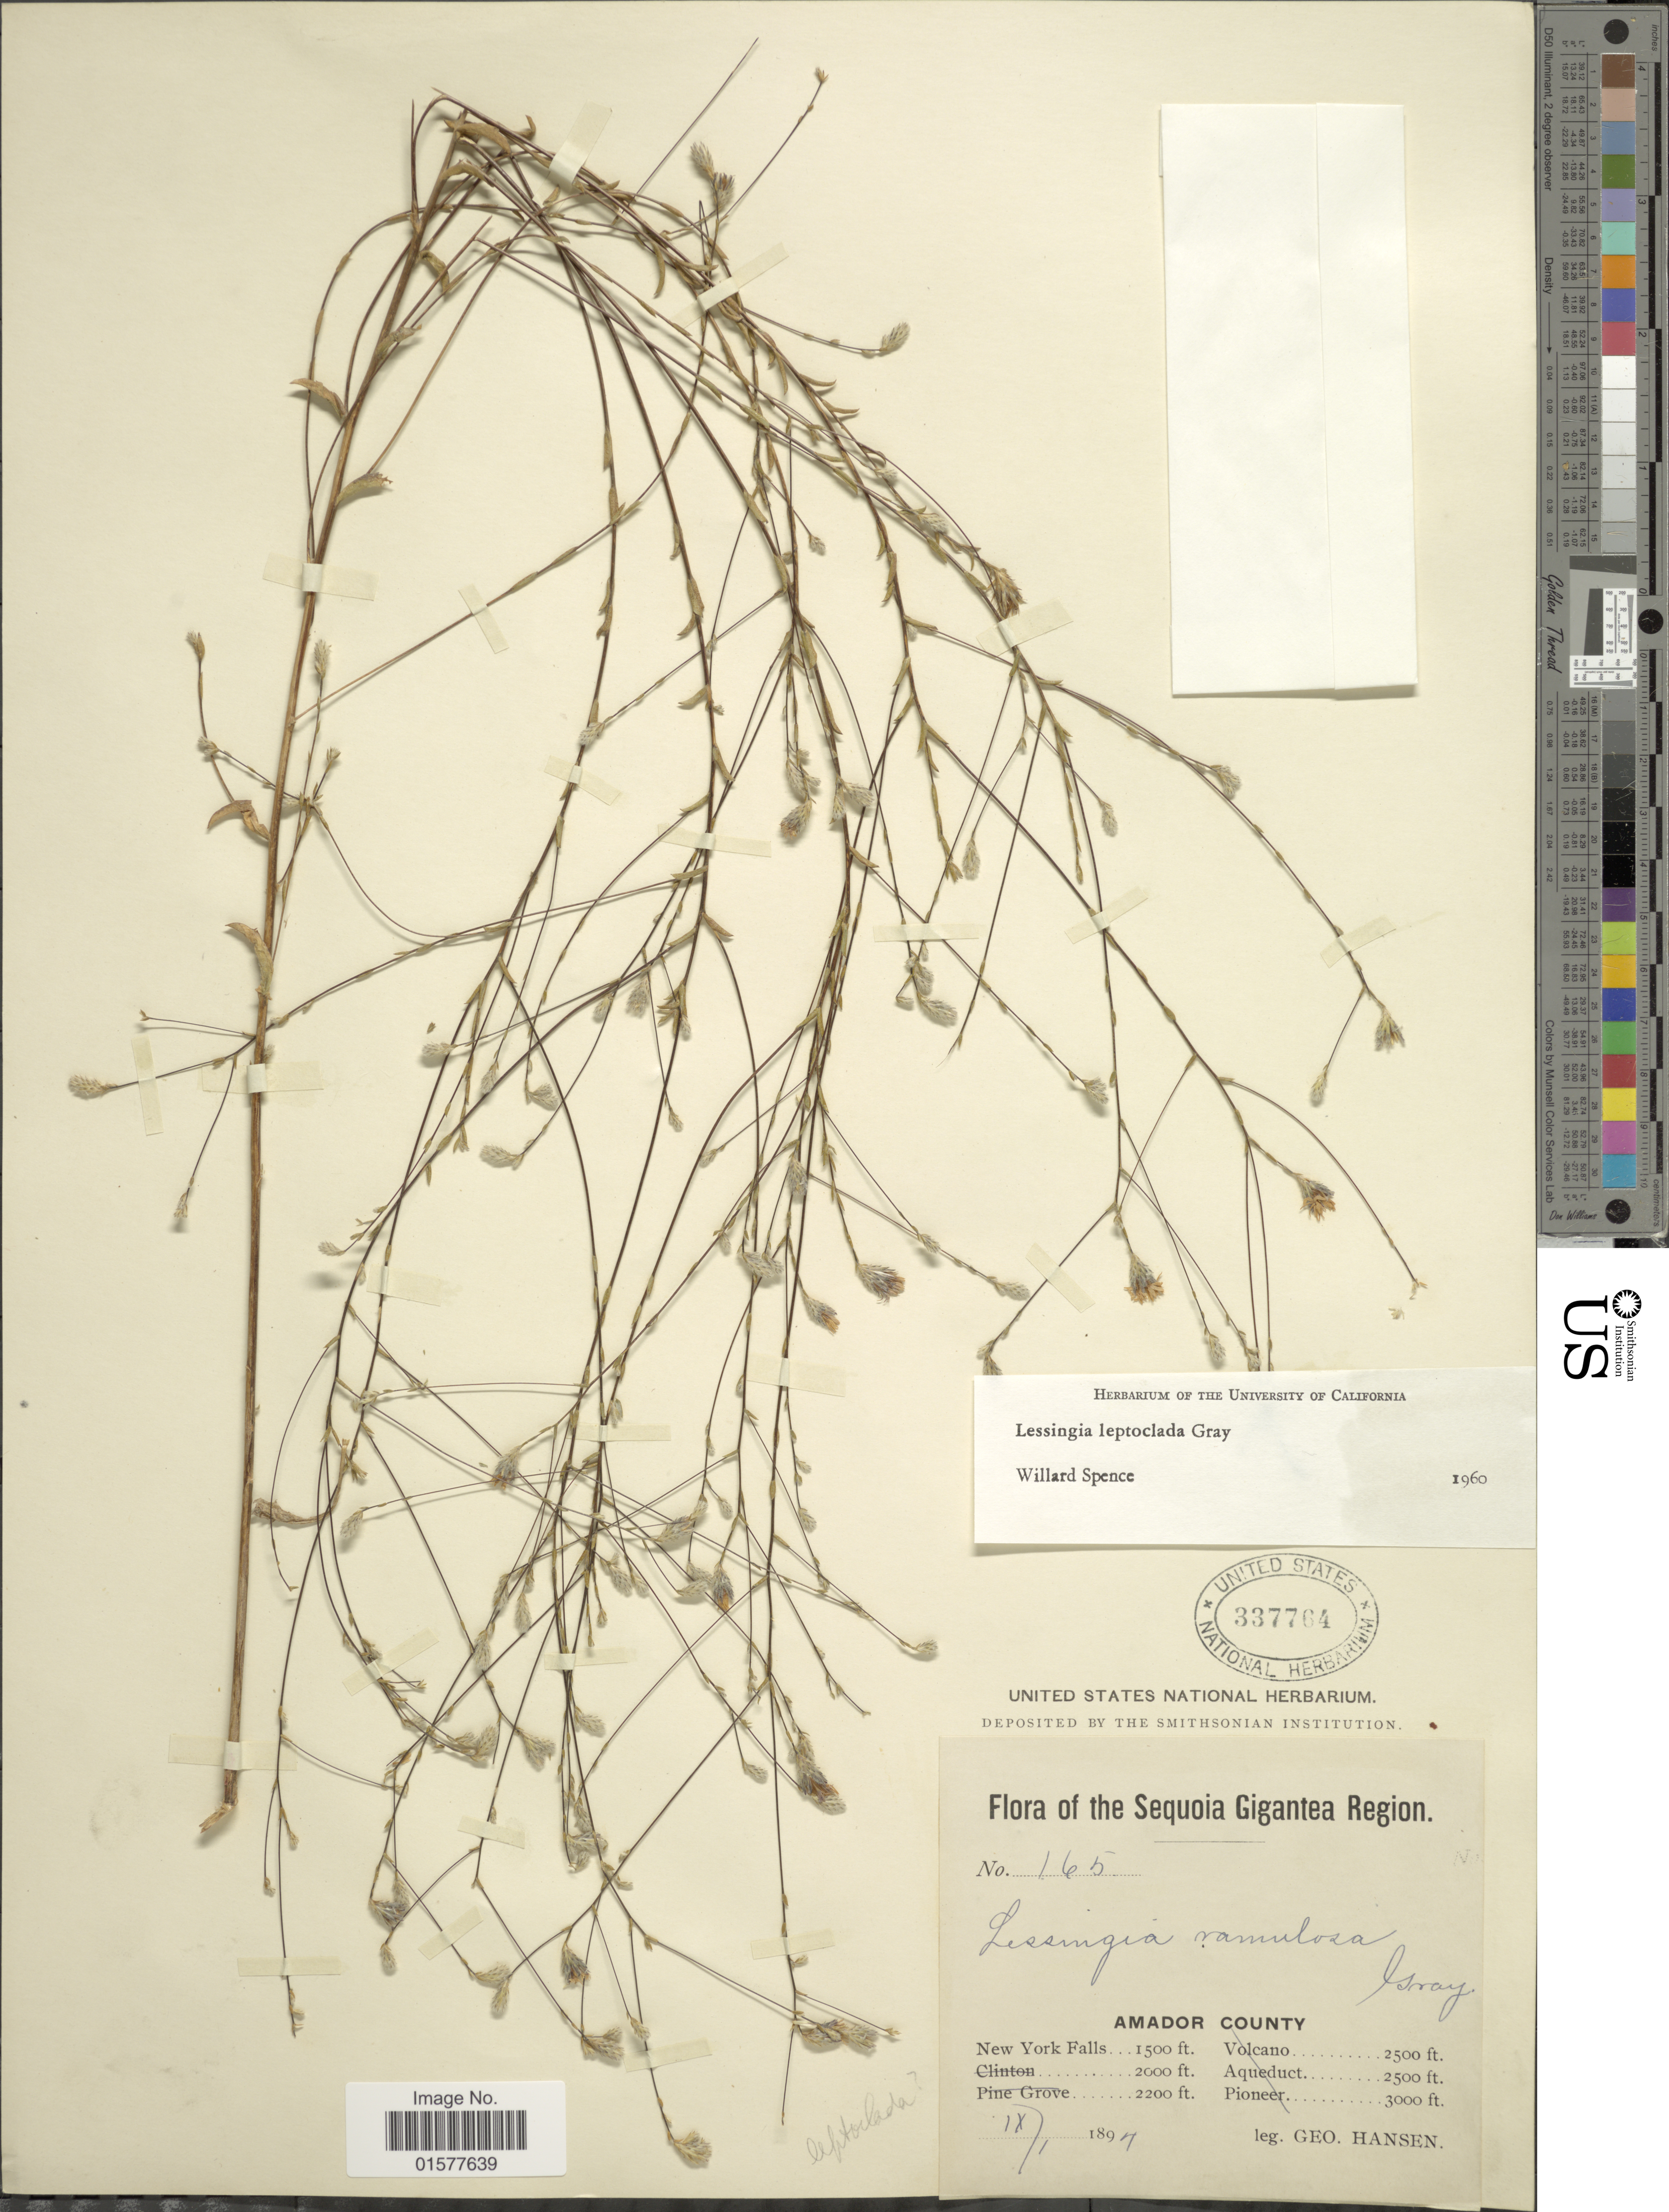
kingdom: Plantae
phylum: Tracheophyta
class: Magnoliopsida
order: Asterales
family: Asteraceae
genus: Lessingia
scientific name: Lessingia leptoclada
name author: A. Gray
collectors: G. Hansen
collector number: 165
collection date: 1894-09-07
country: United States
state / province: California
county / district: Amador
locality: The Sequoia Gigantea Region, Amador County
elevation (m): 457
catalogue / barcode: US 337764